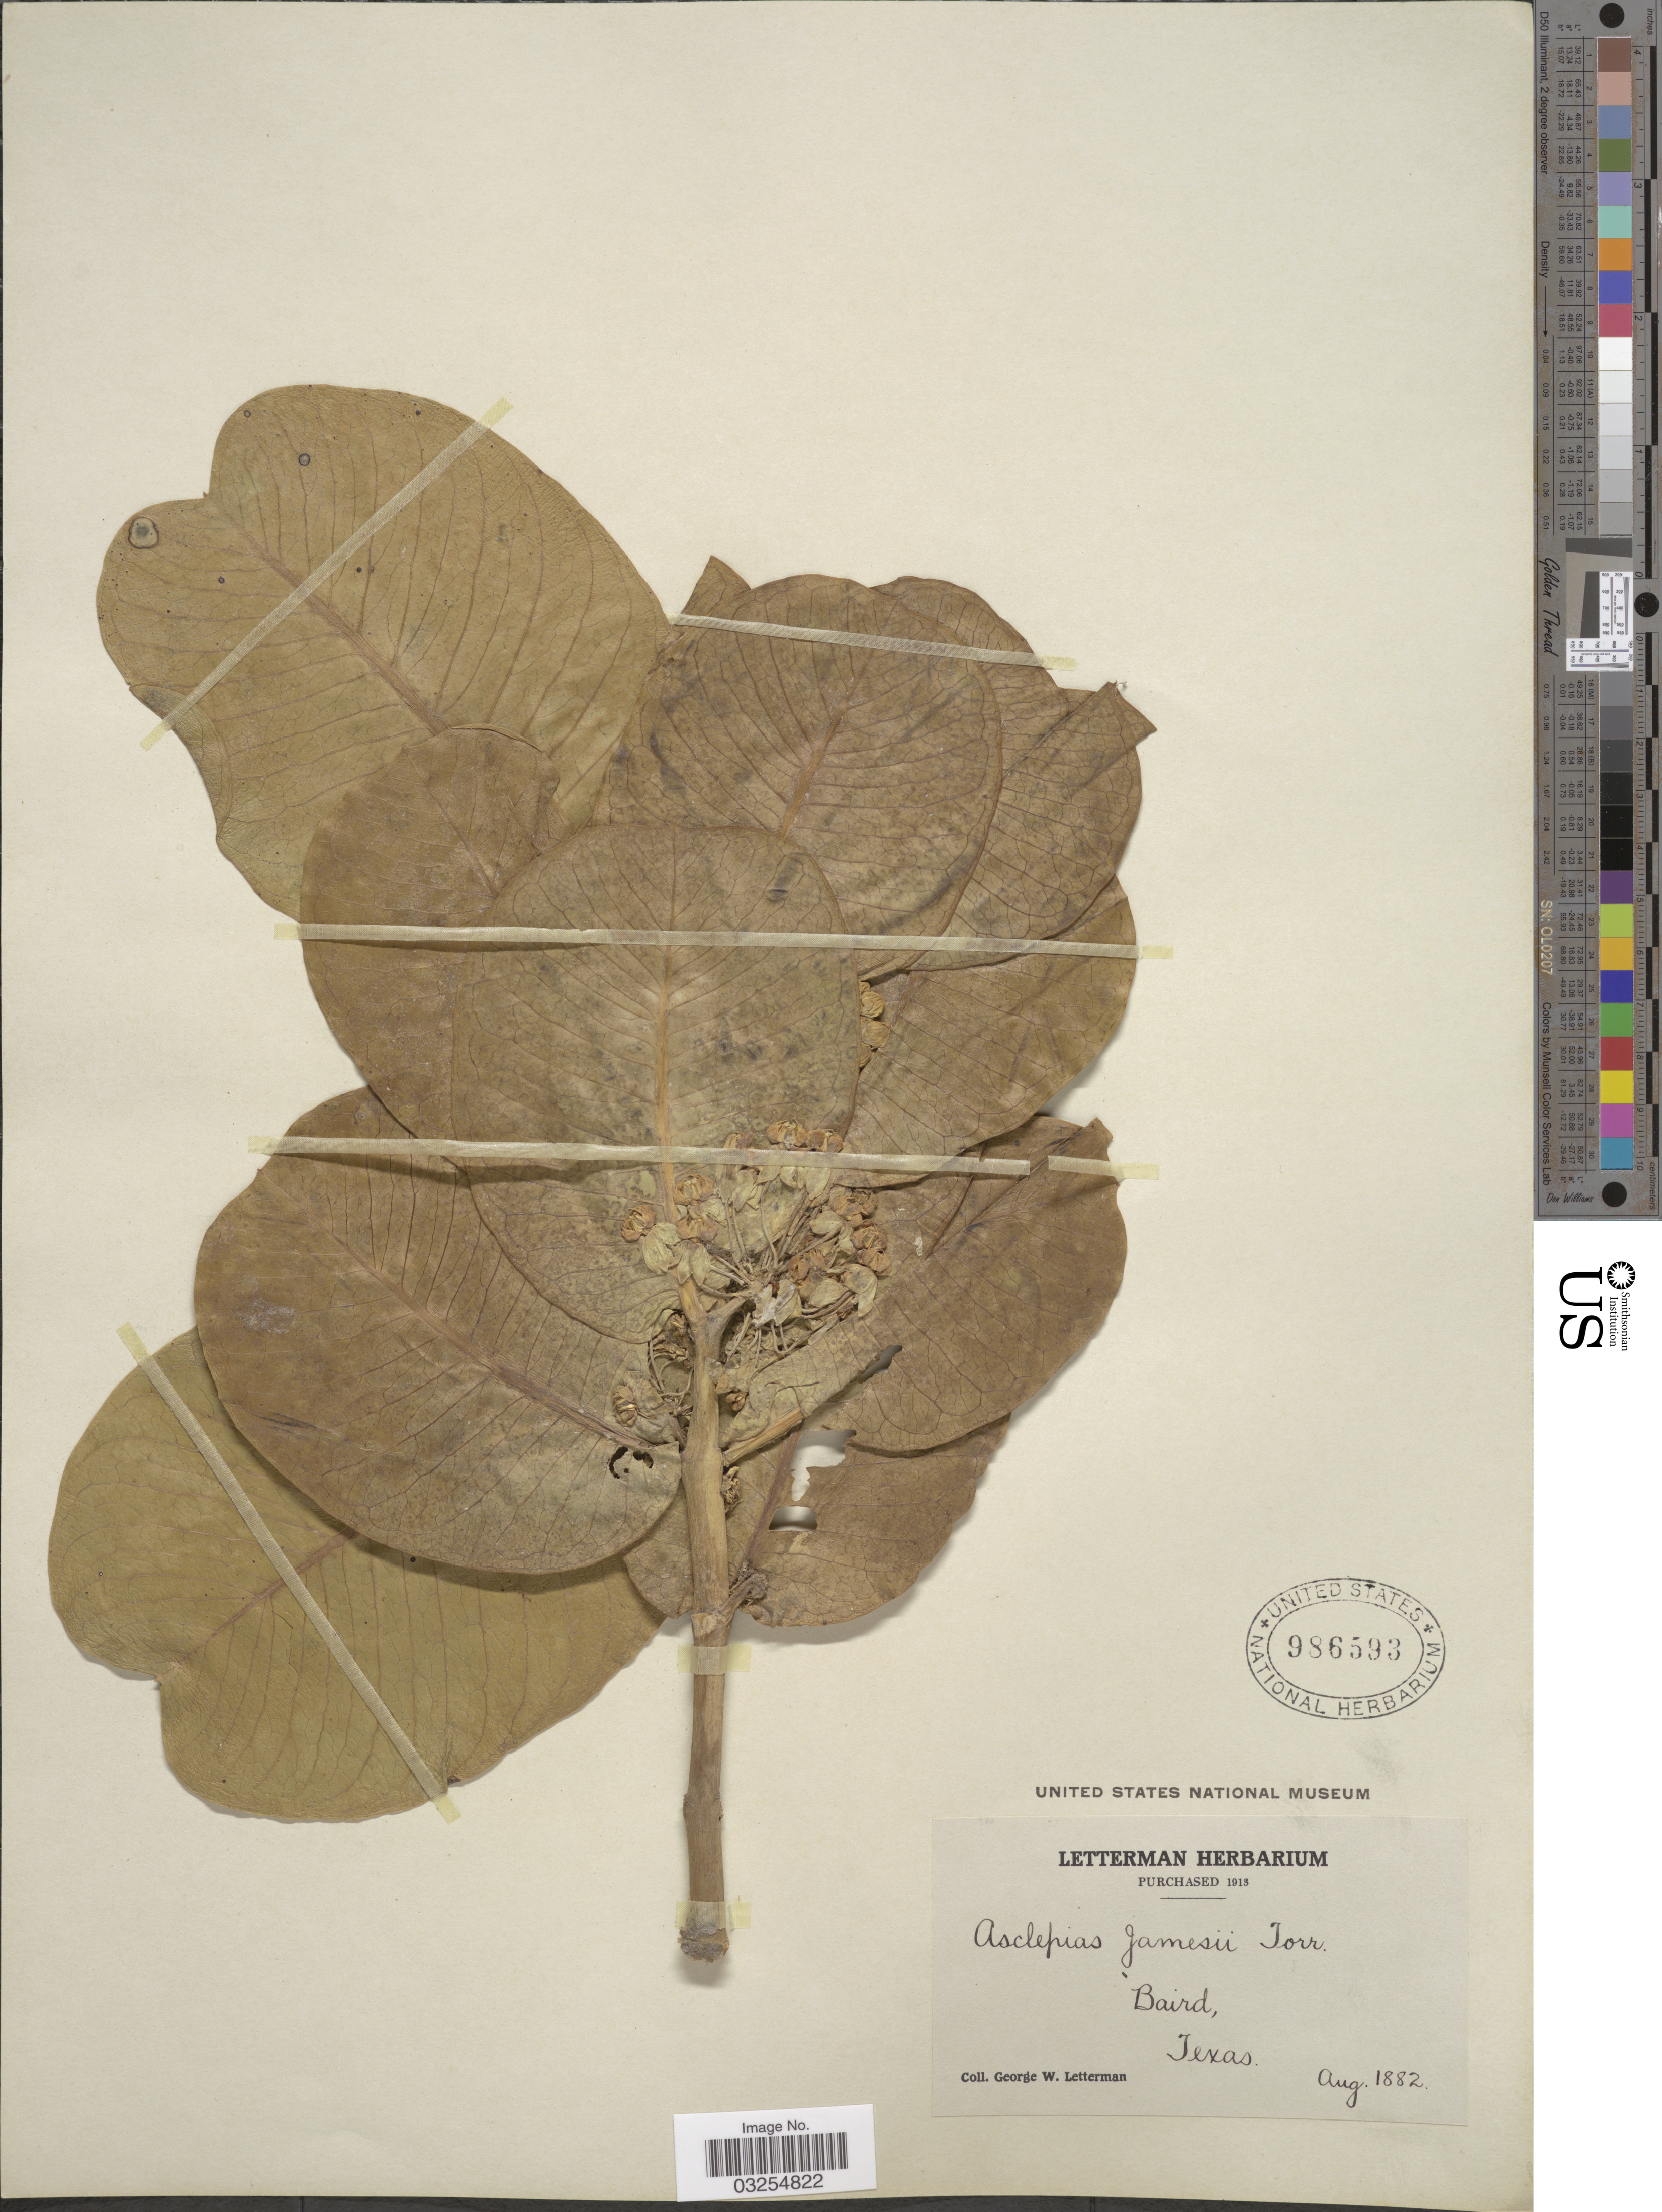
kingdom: Plantae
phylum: Tracheophyta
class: Magnoliopsida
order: Gentianales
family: Apocynaceae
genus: Asclepias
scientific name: Asclepias latifolia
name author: Torr.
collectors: G. W. Letterman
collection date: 1882-08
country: United States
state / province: Texas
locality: Baird.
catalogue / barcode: US 986593